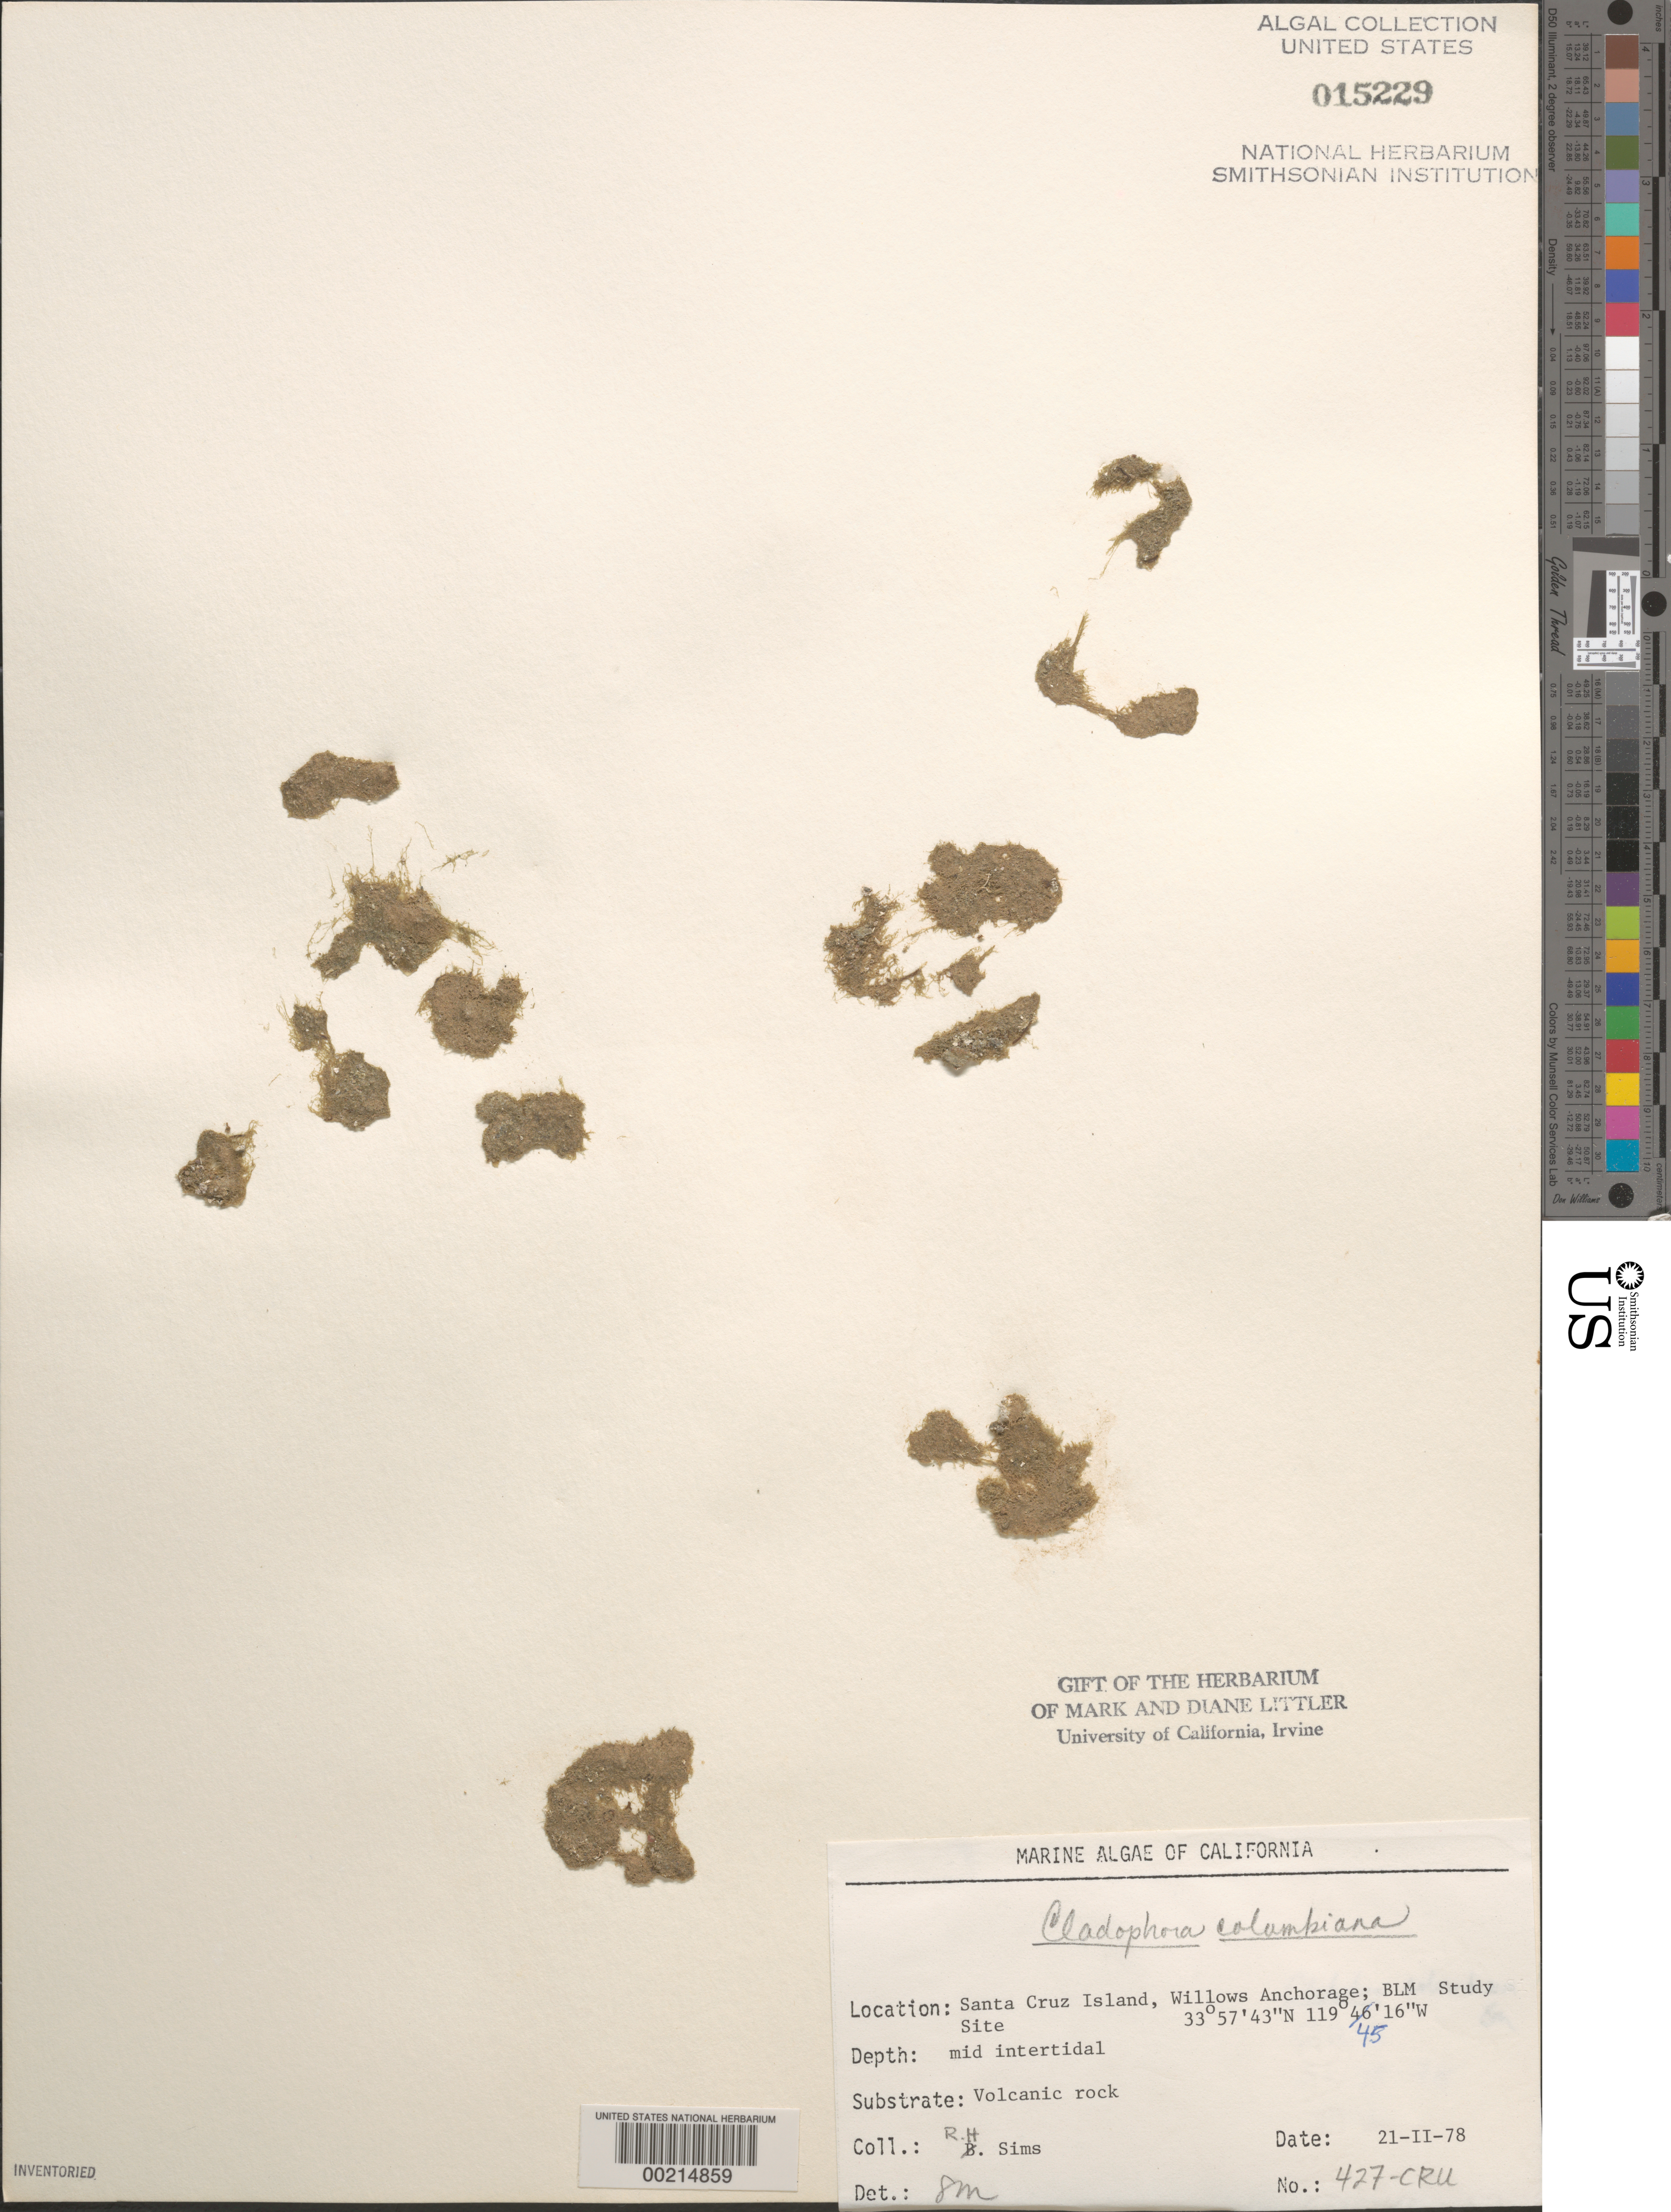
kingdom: Plantae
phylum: Chlorophyta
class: Ulvophyceae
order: Cladophorales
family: Cladophoraceae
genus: Cladophora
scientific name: Cladophora columbiana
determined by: Murray, S. N.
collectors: R. H. Sims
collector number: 427-cru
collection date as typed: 21 Feb 1978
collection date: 1978-02-21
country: United States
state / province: California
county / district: Santa Barbara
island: Santa Cruz Island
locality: Willows Anchorage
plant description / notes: BLM-SOCALBIGHT Rocky Intertidal Survey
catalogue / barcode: US 15229